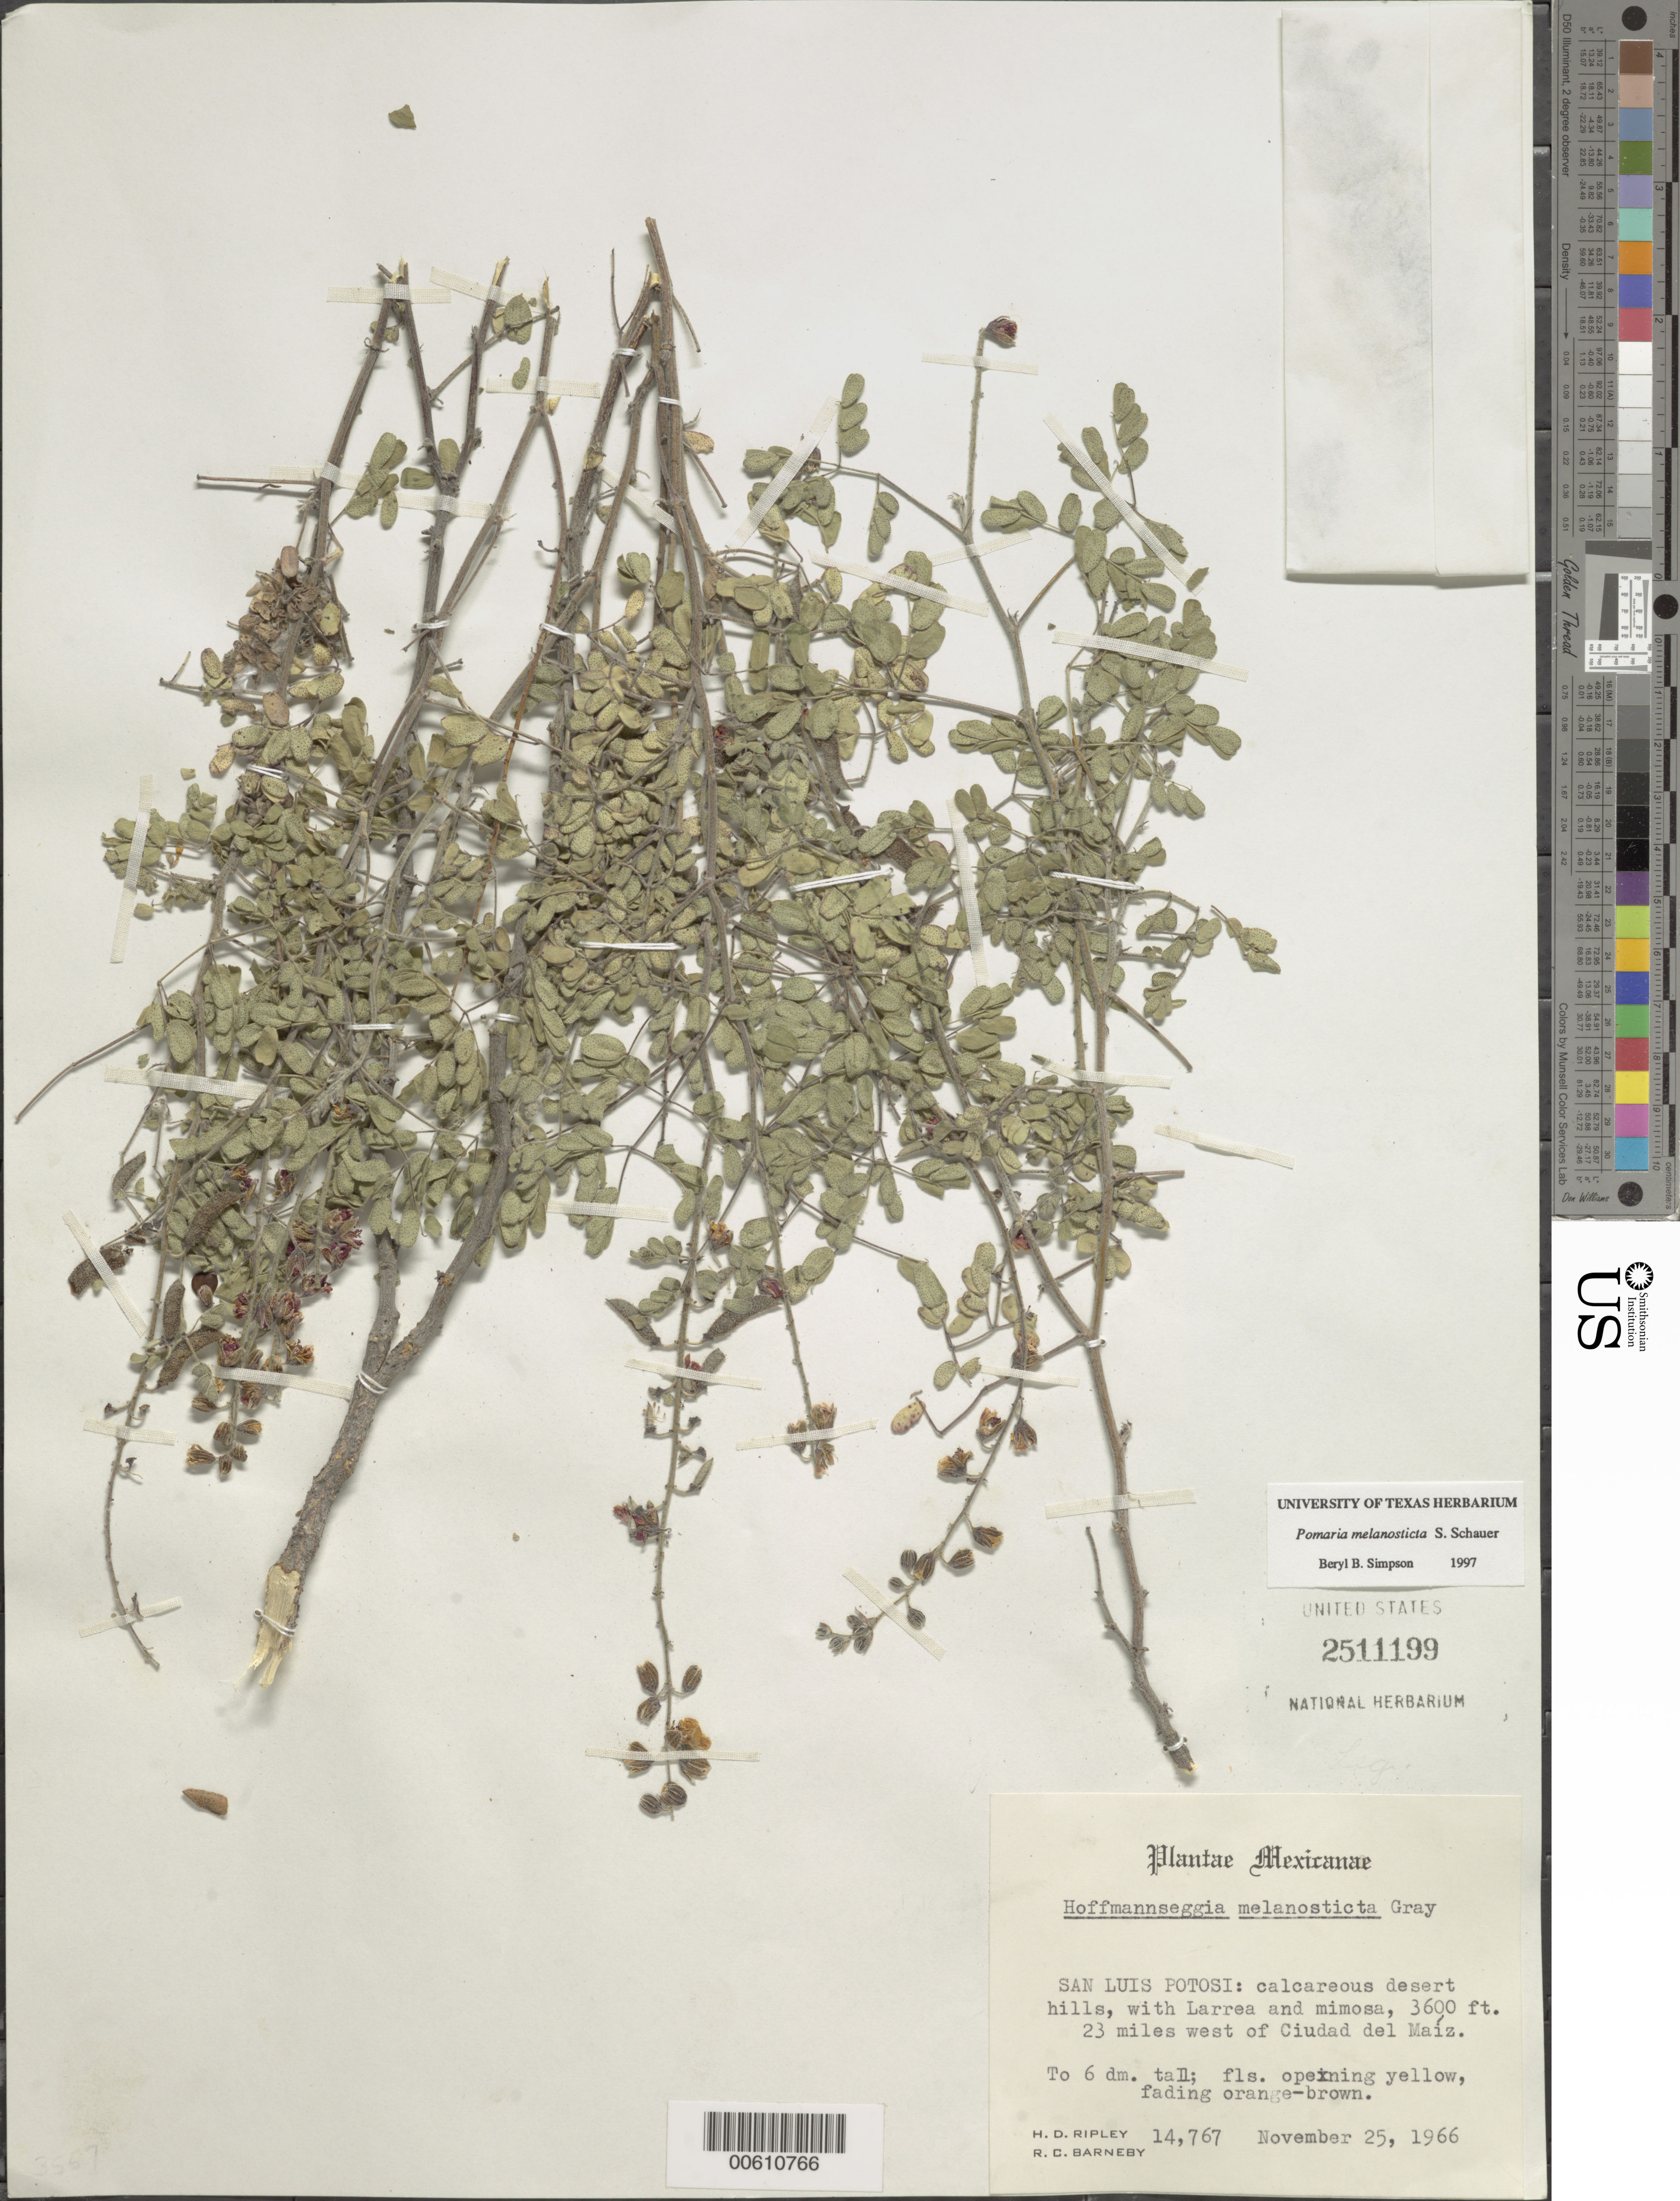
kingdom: Plantae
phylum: Tracheophyta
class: Magnoliopsida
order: Fabales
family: Fabaceae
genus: Pomaria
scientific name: Pomaria melanosticta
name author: S. Schauer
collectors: H. Ripley & R. C. Barneby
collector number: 14767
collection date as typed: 25 Nov 1966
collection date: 1966-11-25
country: Mexico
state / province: San Luis Potosí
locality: W of Ciudad del Maiz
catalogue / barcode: US 2511199